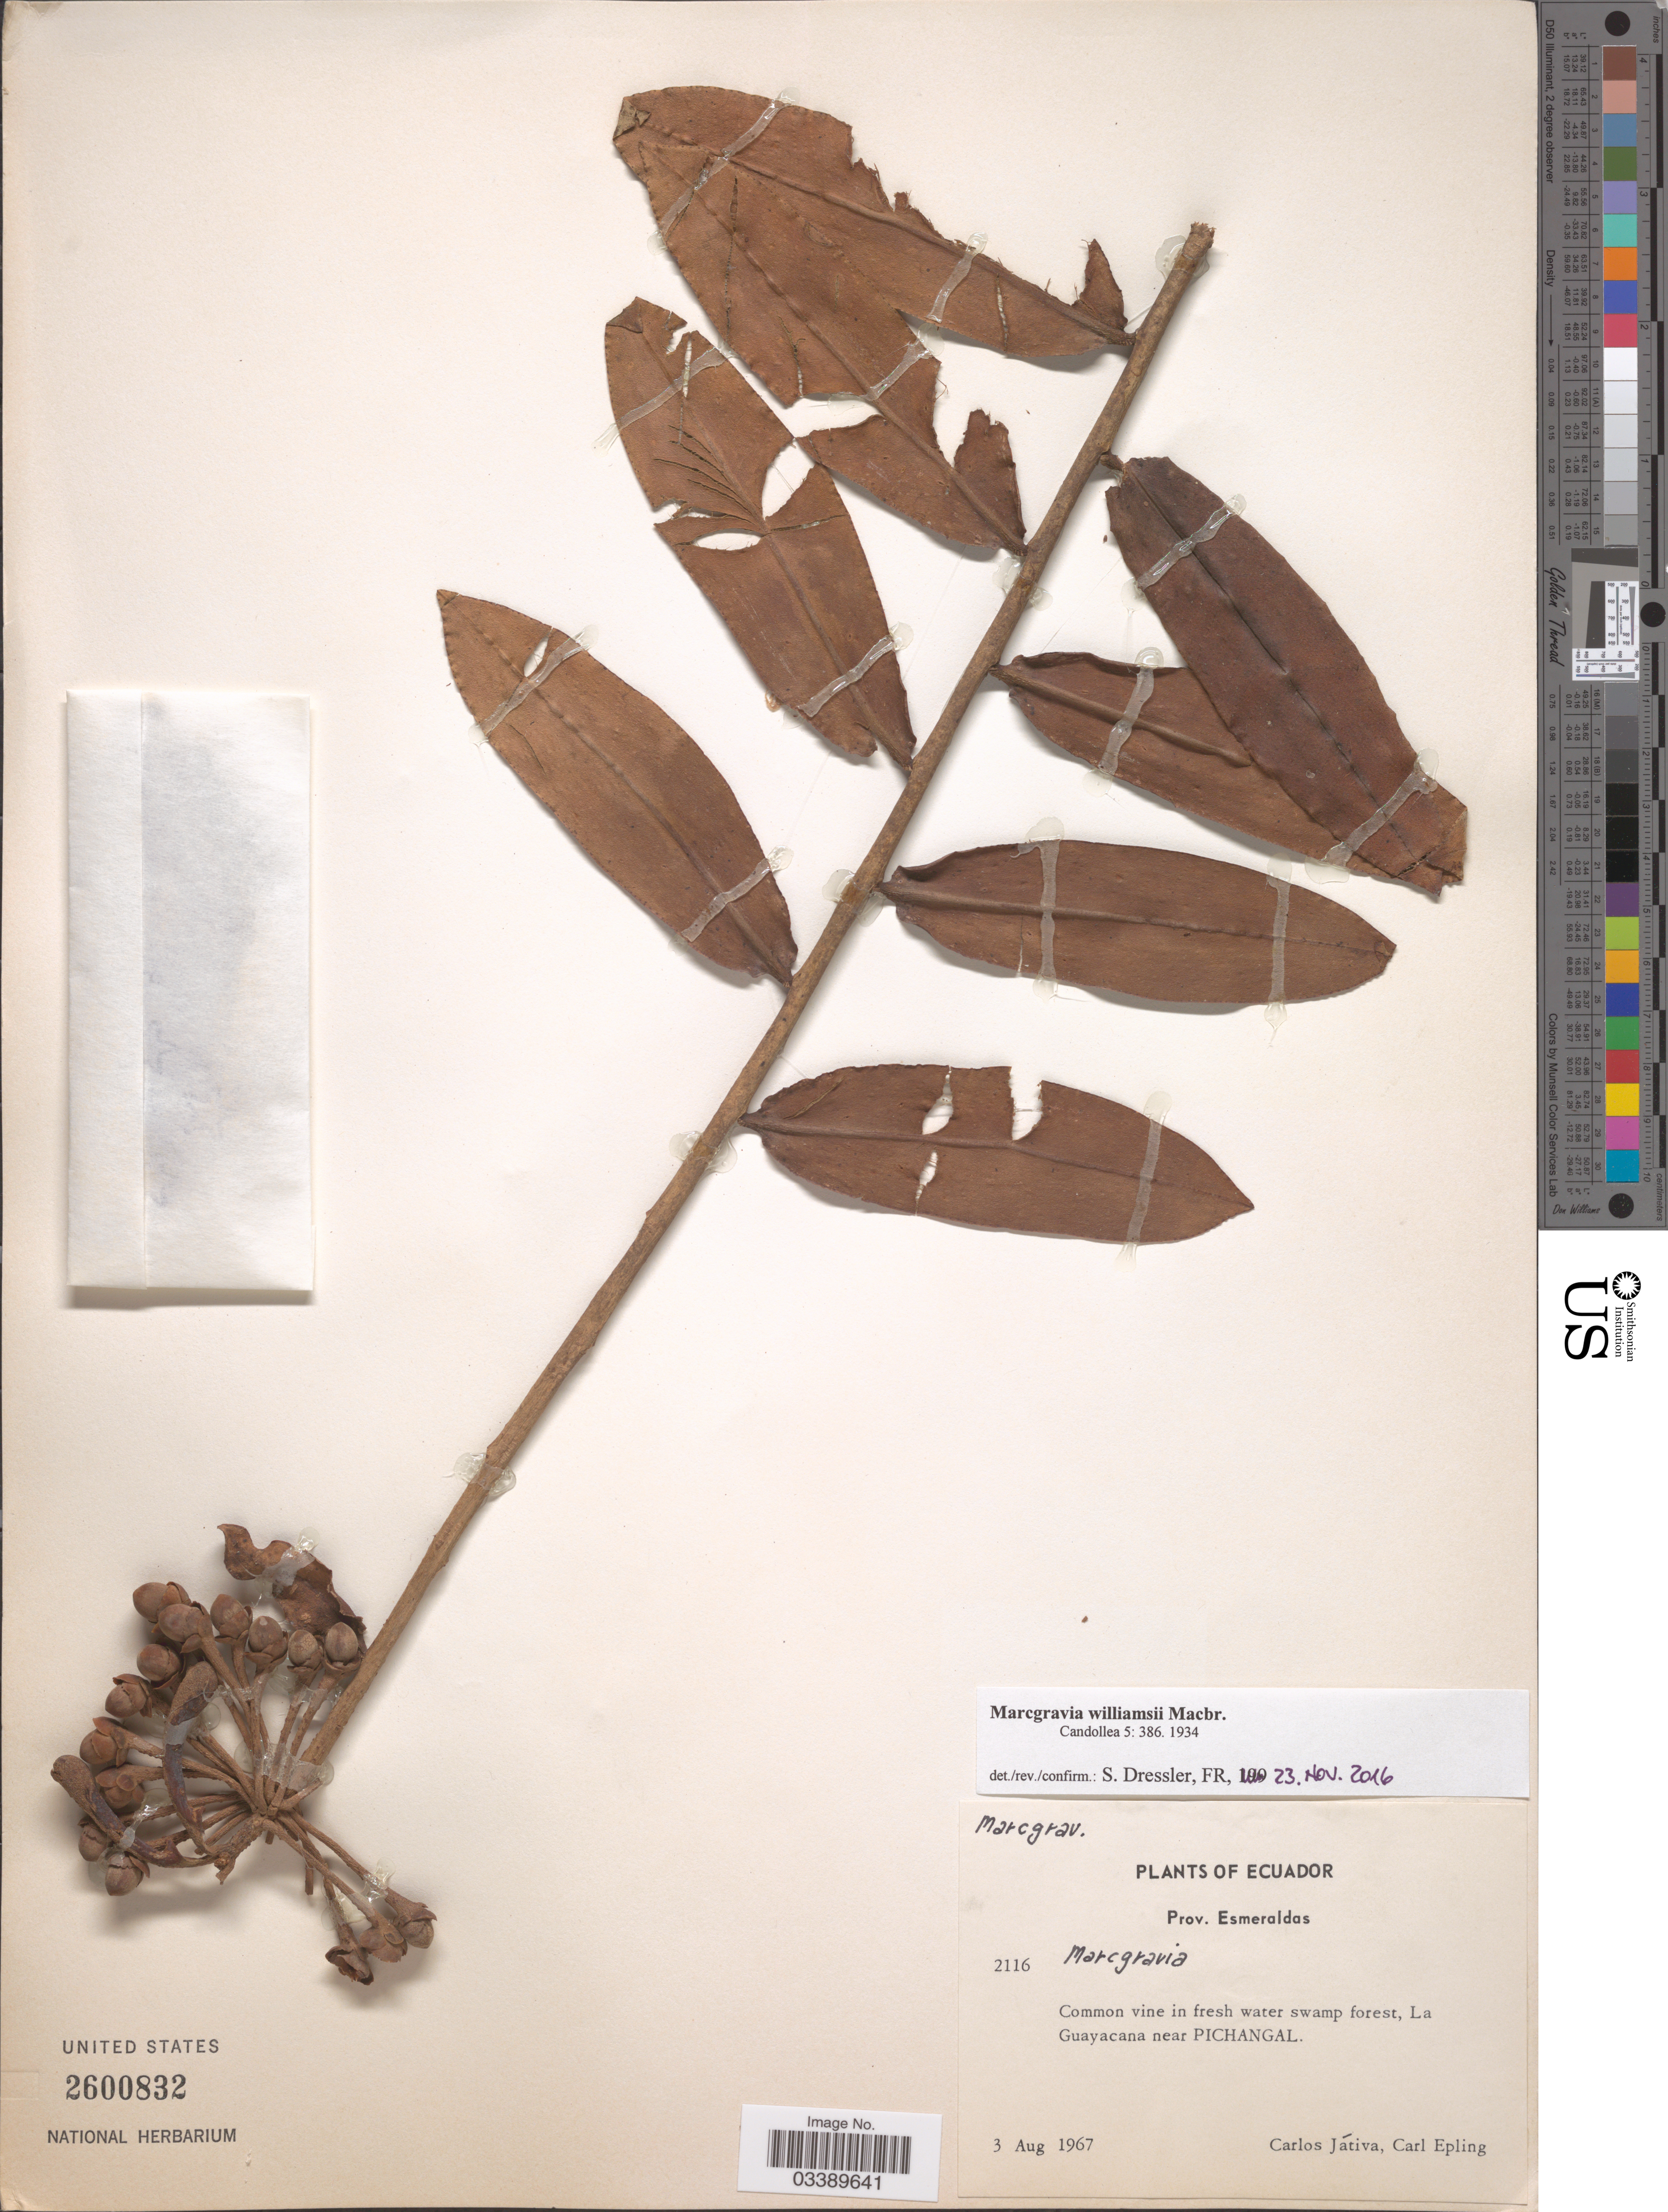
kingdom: Plantae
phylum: Tracheophyta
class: Magnoliopsida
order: Ericales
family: Marcgraviaceae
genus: Marcgravia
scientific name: Marcgravia williamsii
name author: J.F. Macbr.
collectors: C. D. Játiva & C. C. Epling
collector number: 2116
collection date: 1967-08-03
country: Ecuador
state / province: Esmeraldas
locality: La Guayacana near Pichangal.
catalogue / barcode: US 2600832